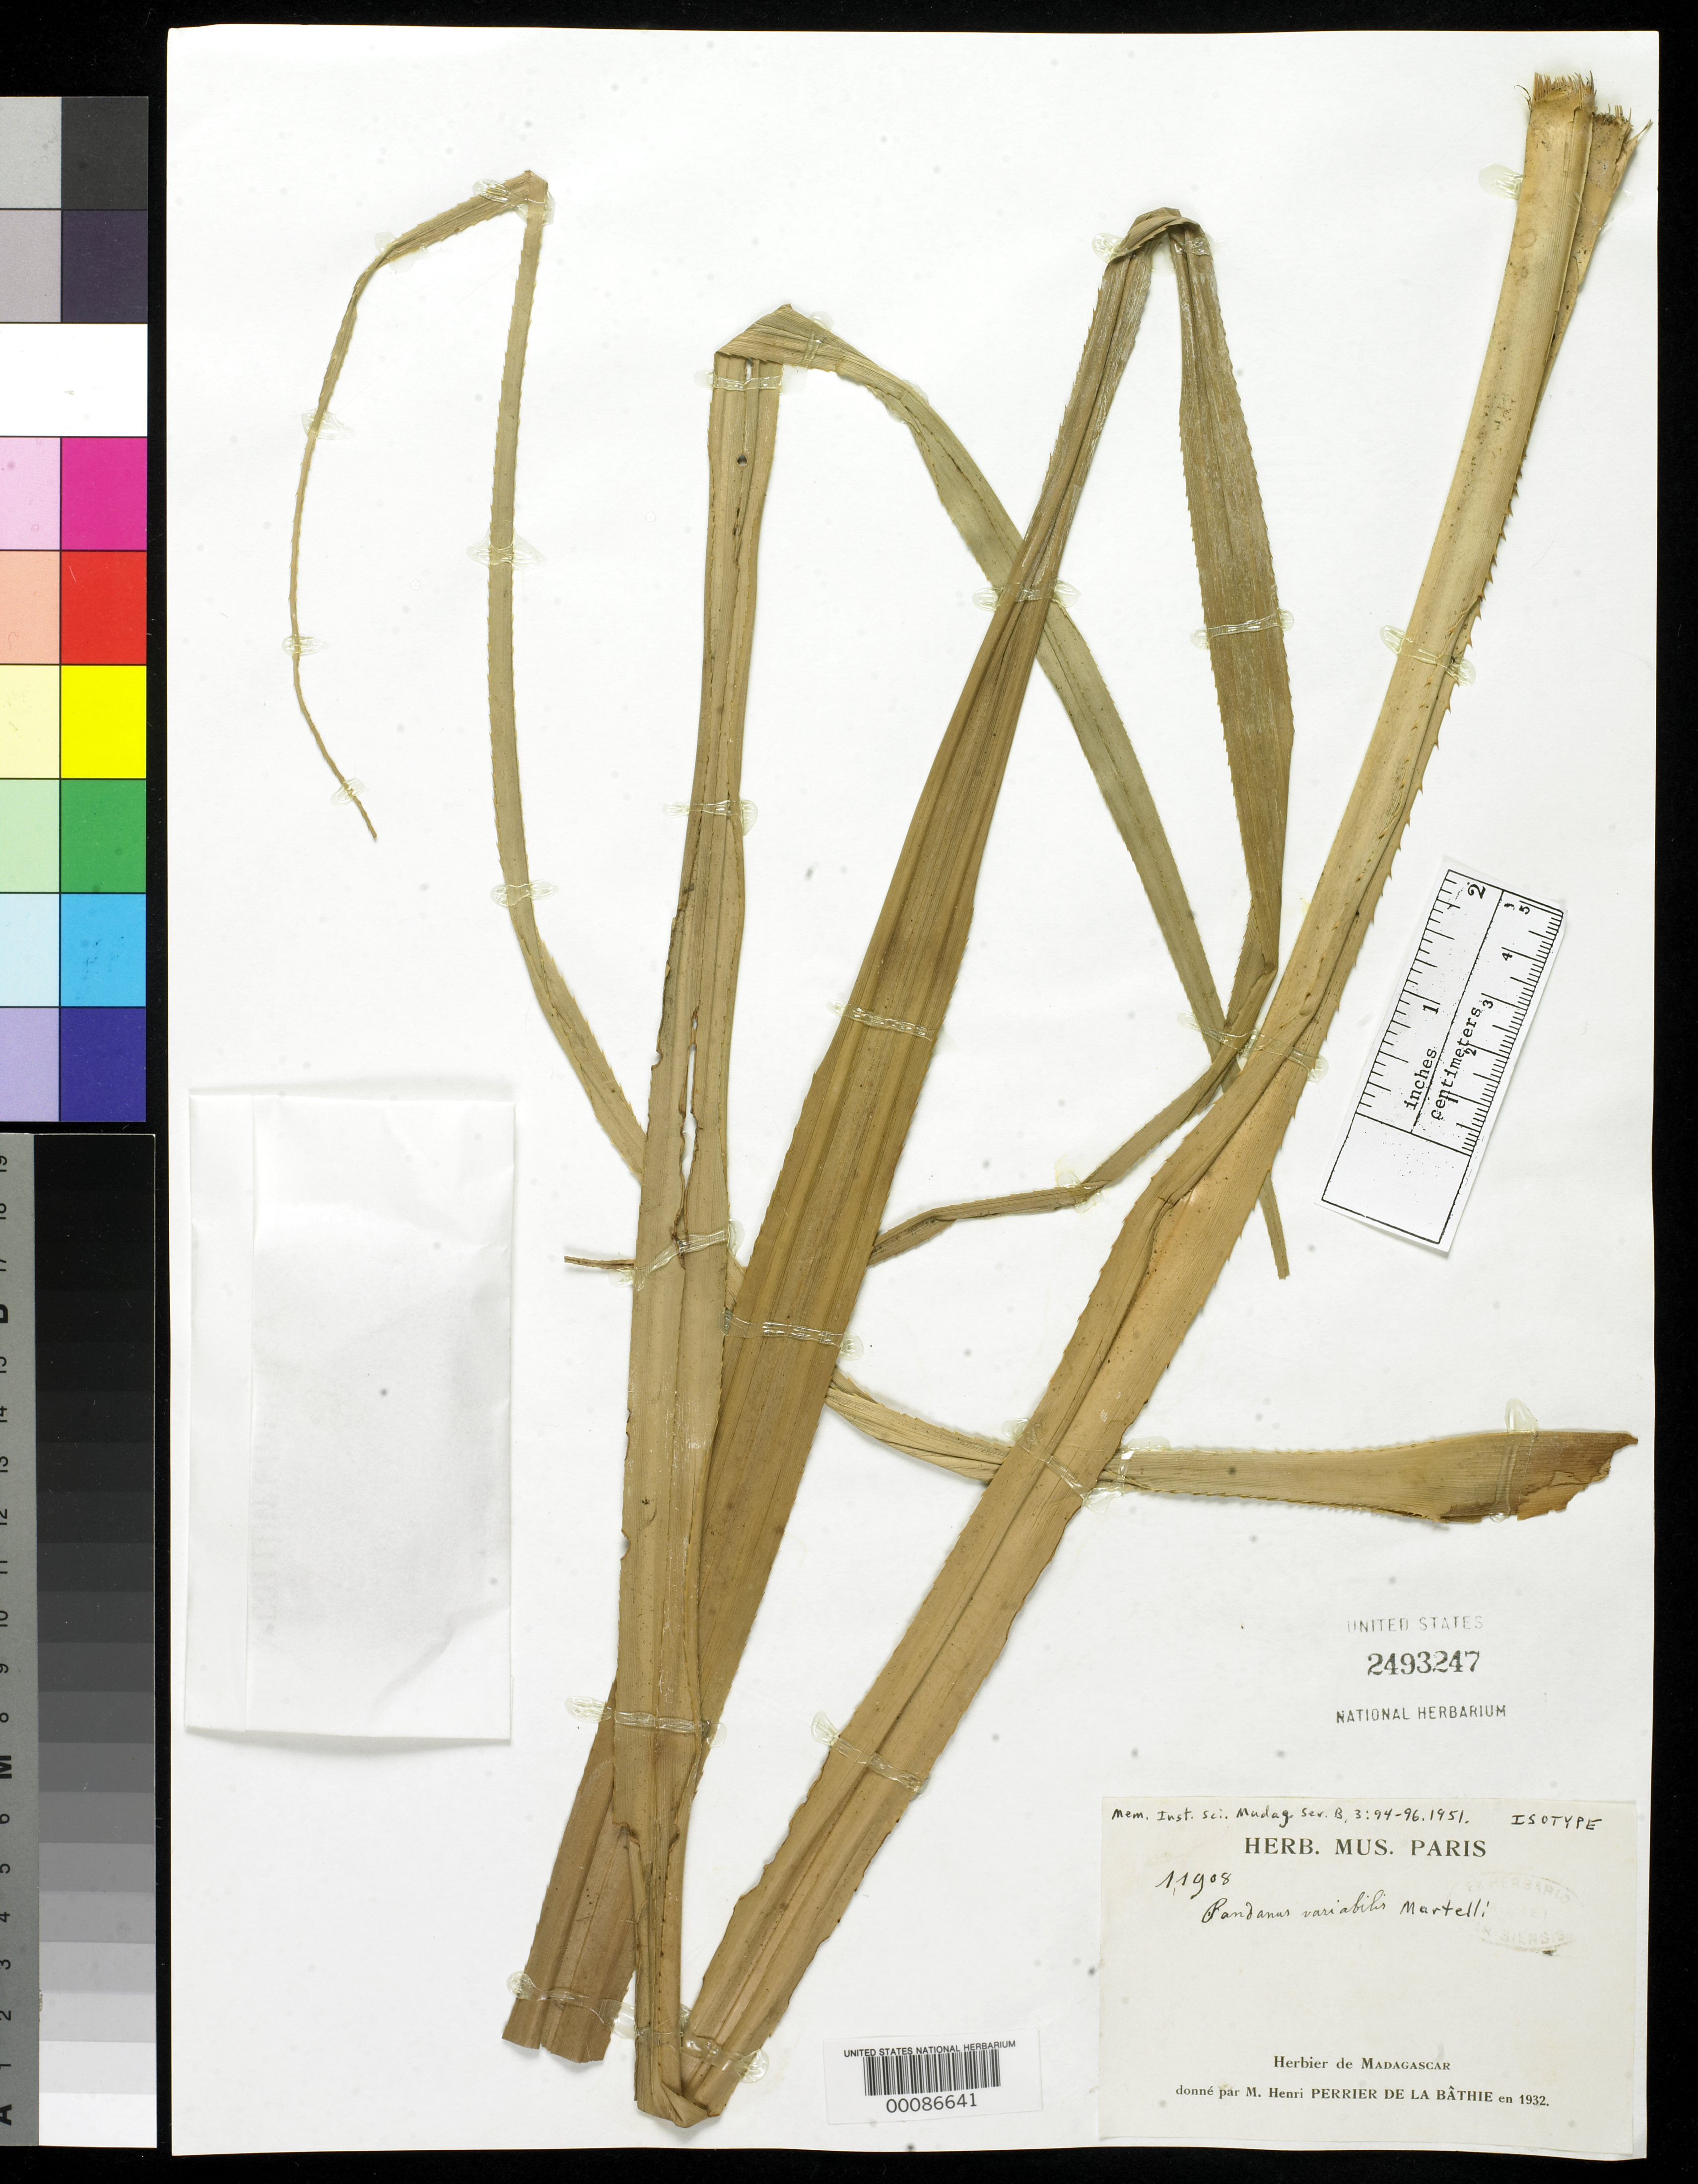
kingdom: Plantae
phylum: Tracheophyta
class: Liliopsida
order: Pandanales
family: Pandanaceae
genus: Pandanus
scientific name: Pandanus variabilis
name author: Martelli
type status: Isotype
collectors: H. Perrier de la Bâthie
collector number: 11908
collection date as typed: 1932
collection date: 1932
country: Madagascar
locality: Madagascar.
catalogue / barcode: US 2493247